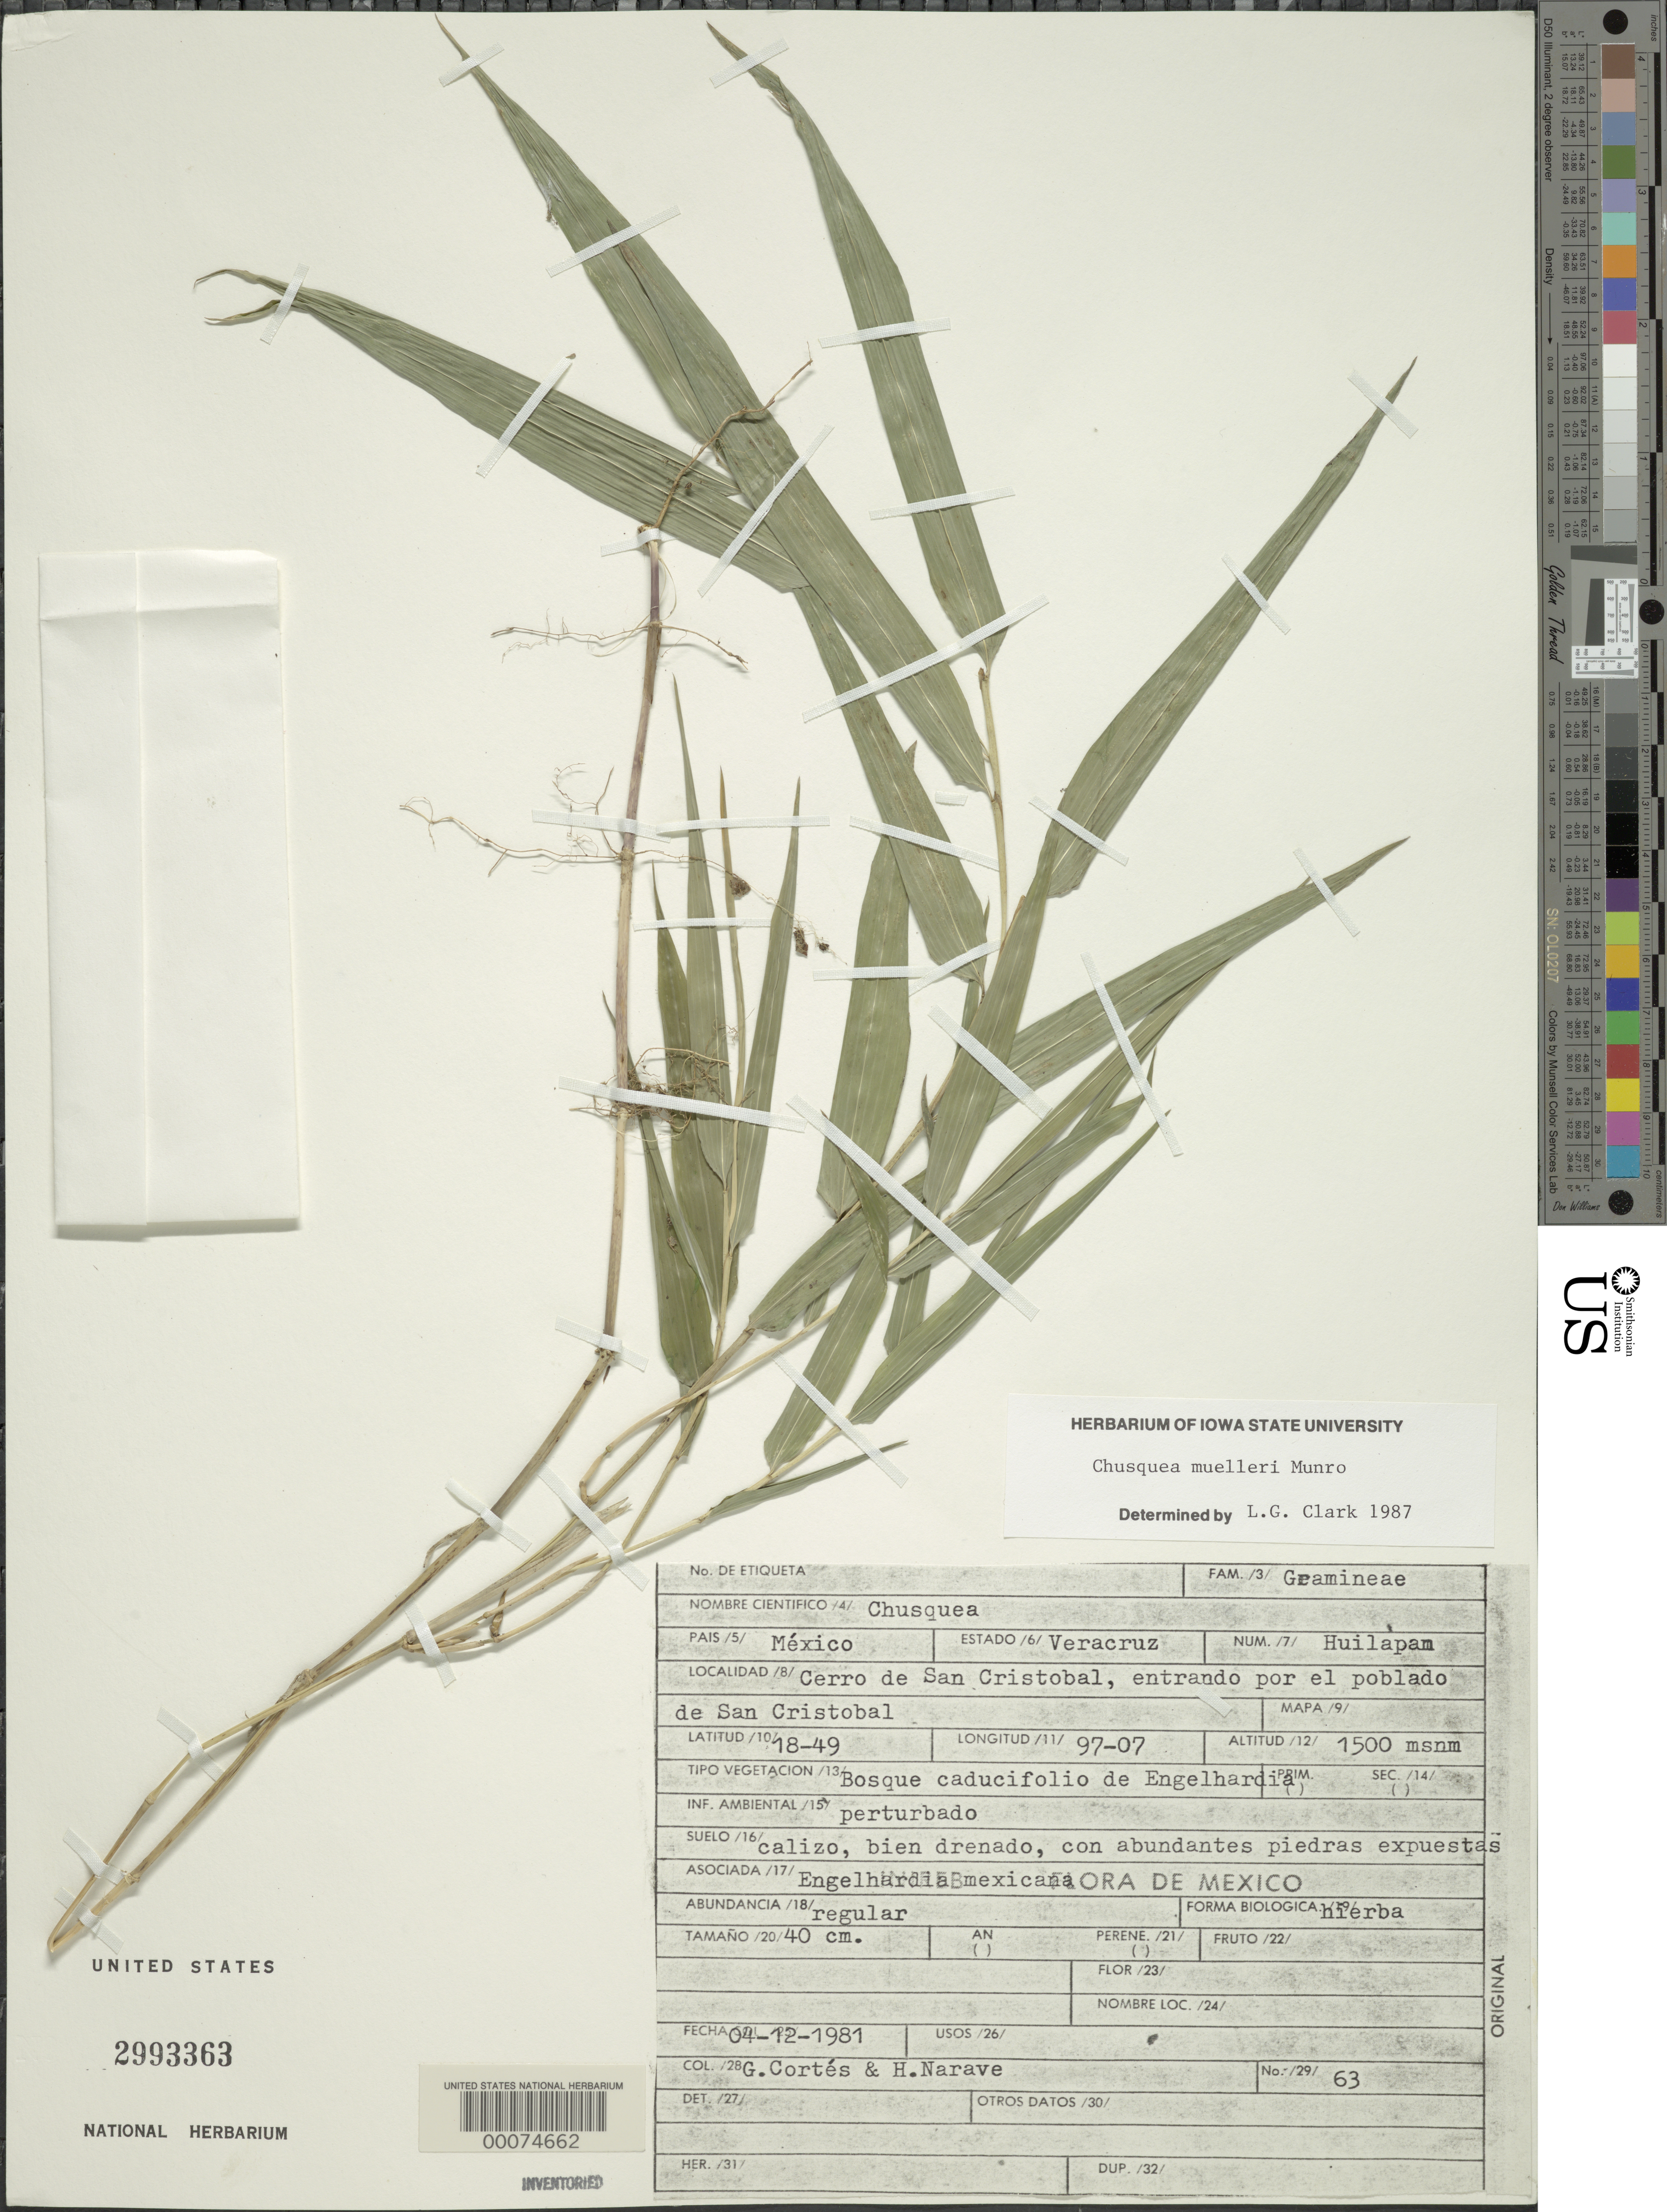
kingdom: Plantae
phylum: Tracheophyta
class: Liliopsida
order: Poales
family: Poaceae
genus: Chusquea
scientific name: Chusquea mulleri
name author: Munro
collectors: G. Cortés R. & H. Narave F.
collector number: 63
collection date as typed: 04 Dec 1981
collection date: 1981-12-04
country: Mexico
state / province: Veracruz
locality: Cerro de San Cristobal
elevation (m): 1500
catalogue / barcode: US 2993363